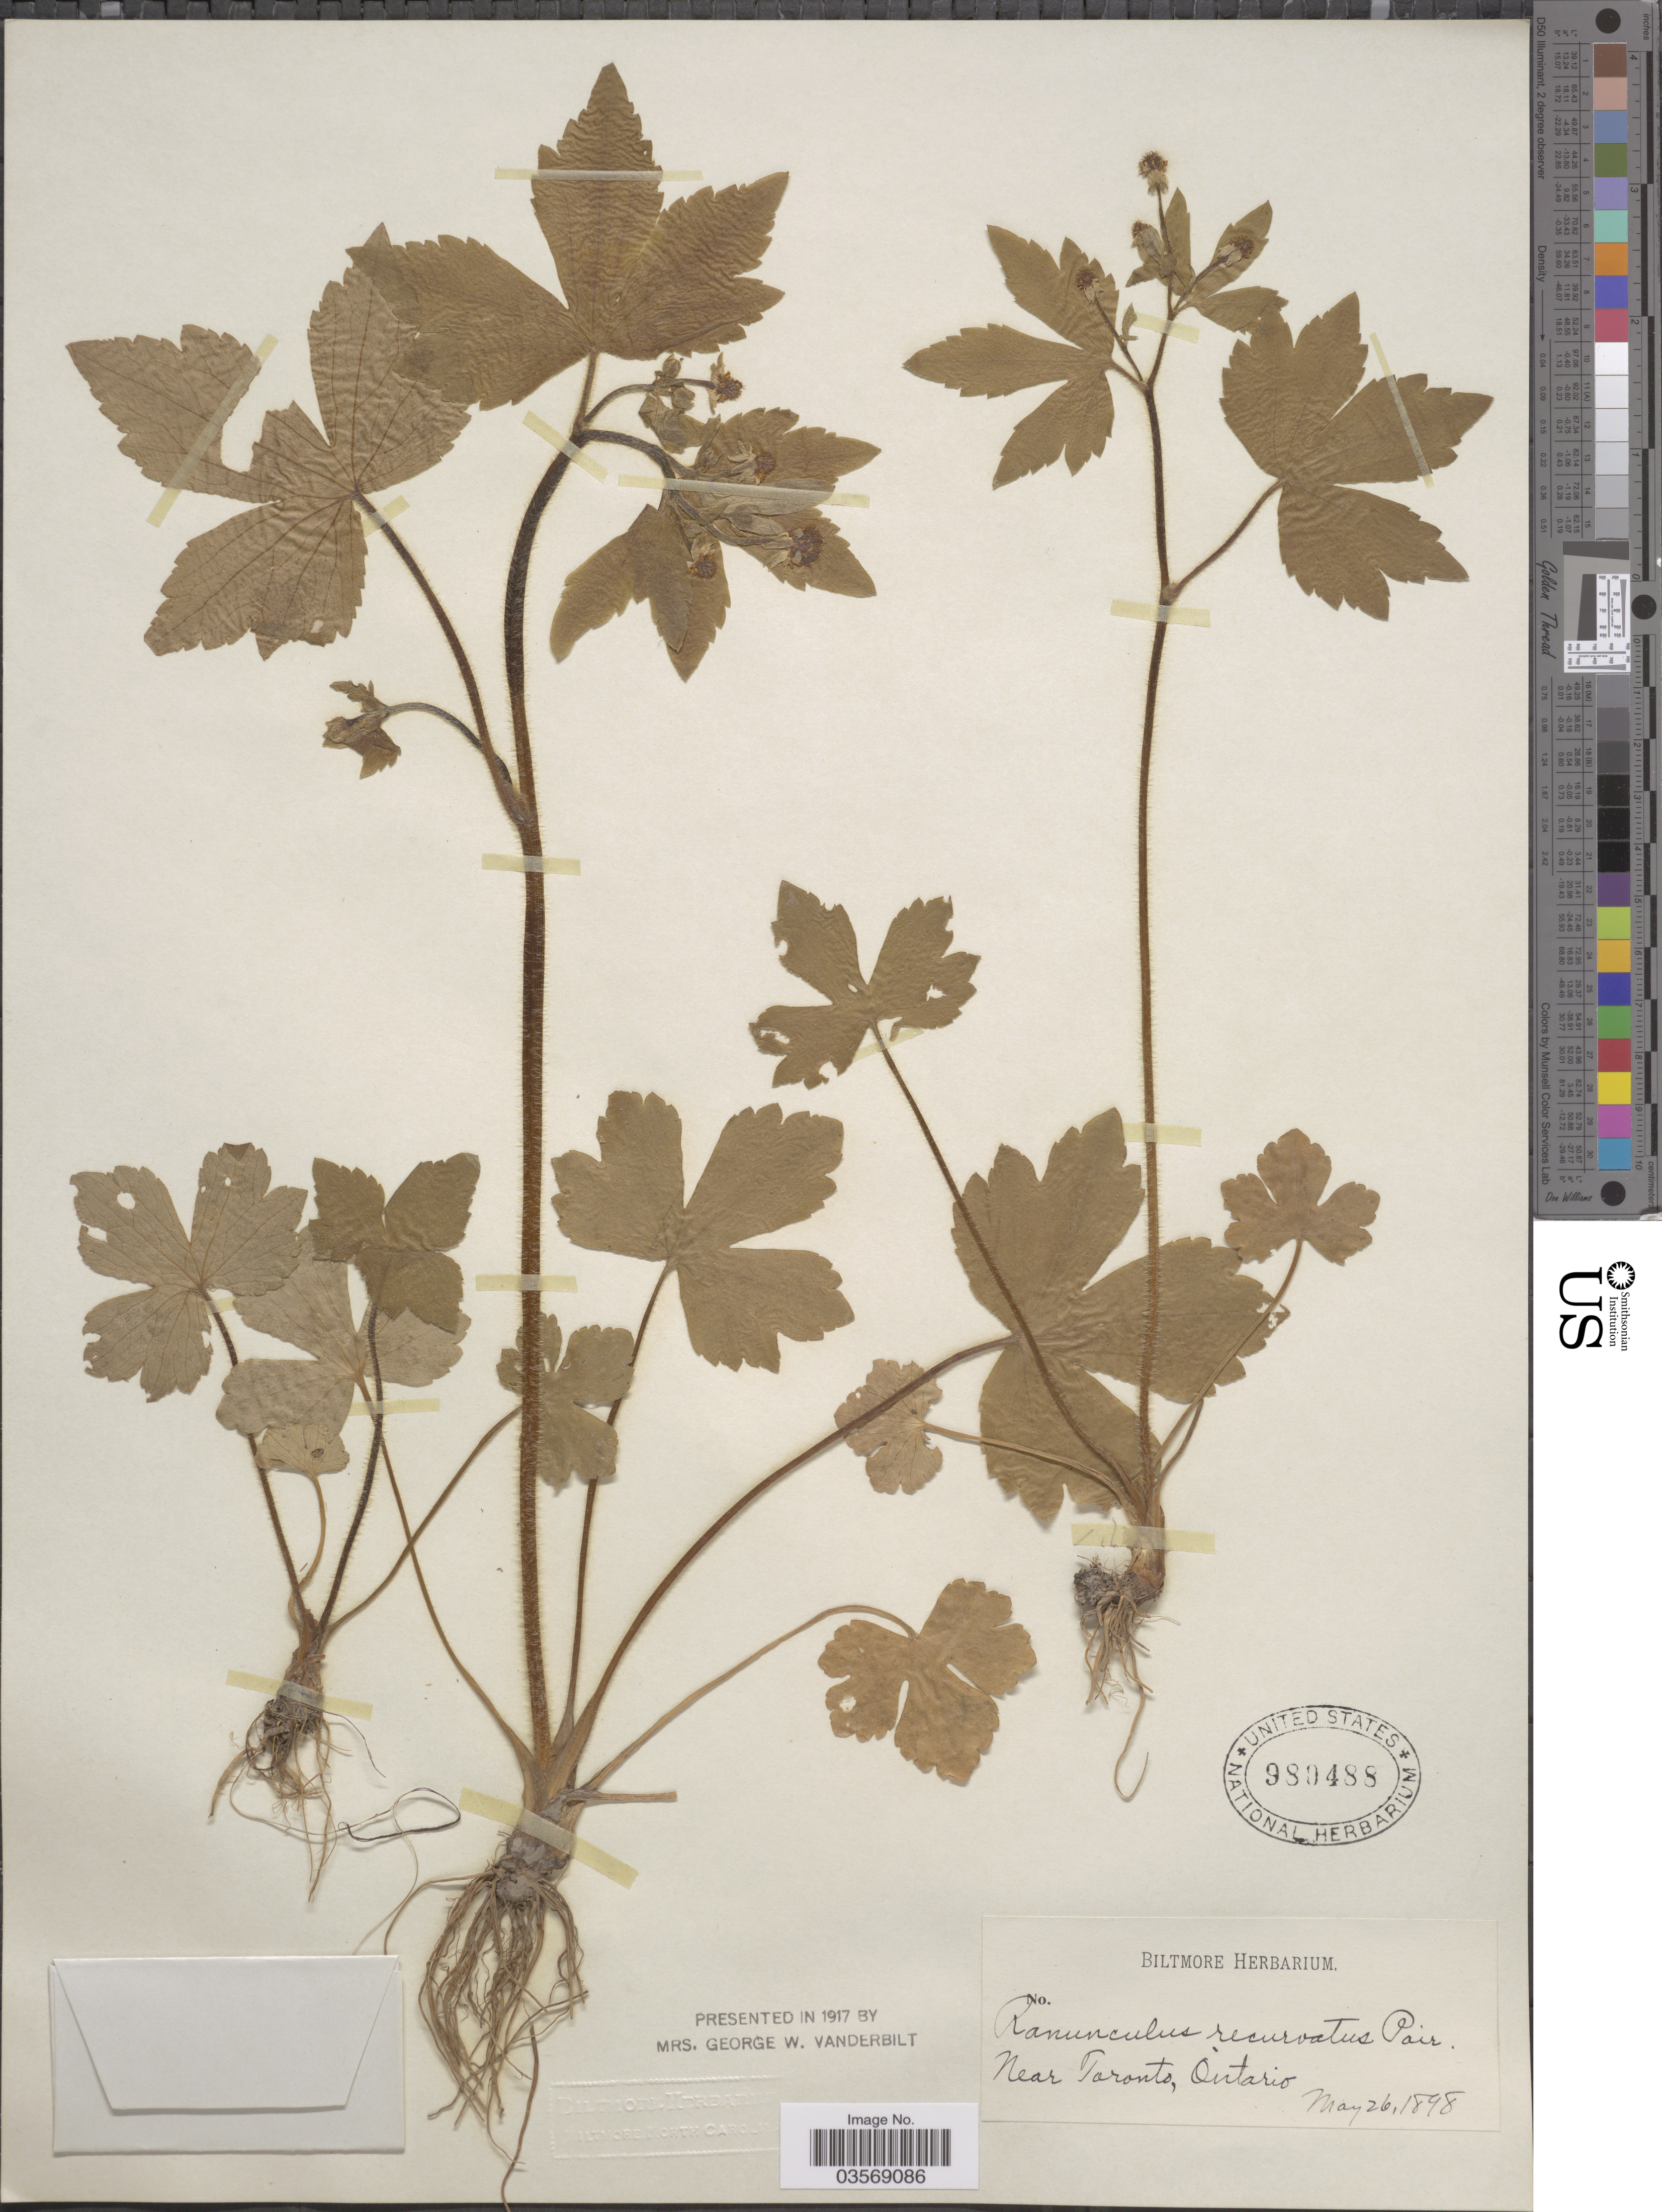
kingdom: Plantae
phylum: Tracheophyta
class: Magnoliopsida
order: Ranunculales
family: Ranunculaceae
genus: Ranunculus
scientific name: Ranunculus recurvatus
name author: Poir.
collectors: ex herb. Biltmore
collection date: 1898-05-26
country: Canada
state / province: Ontario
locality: Near Toronto.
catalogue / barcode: US 980488